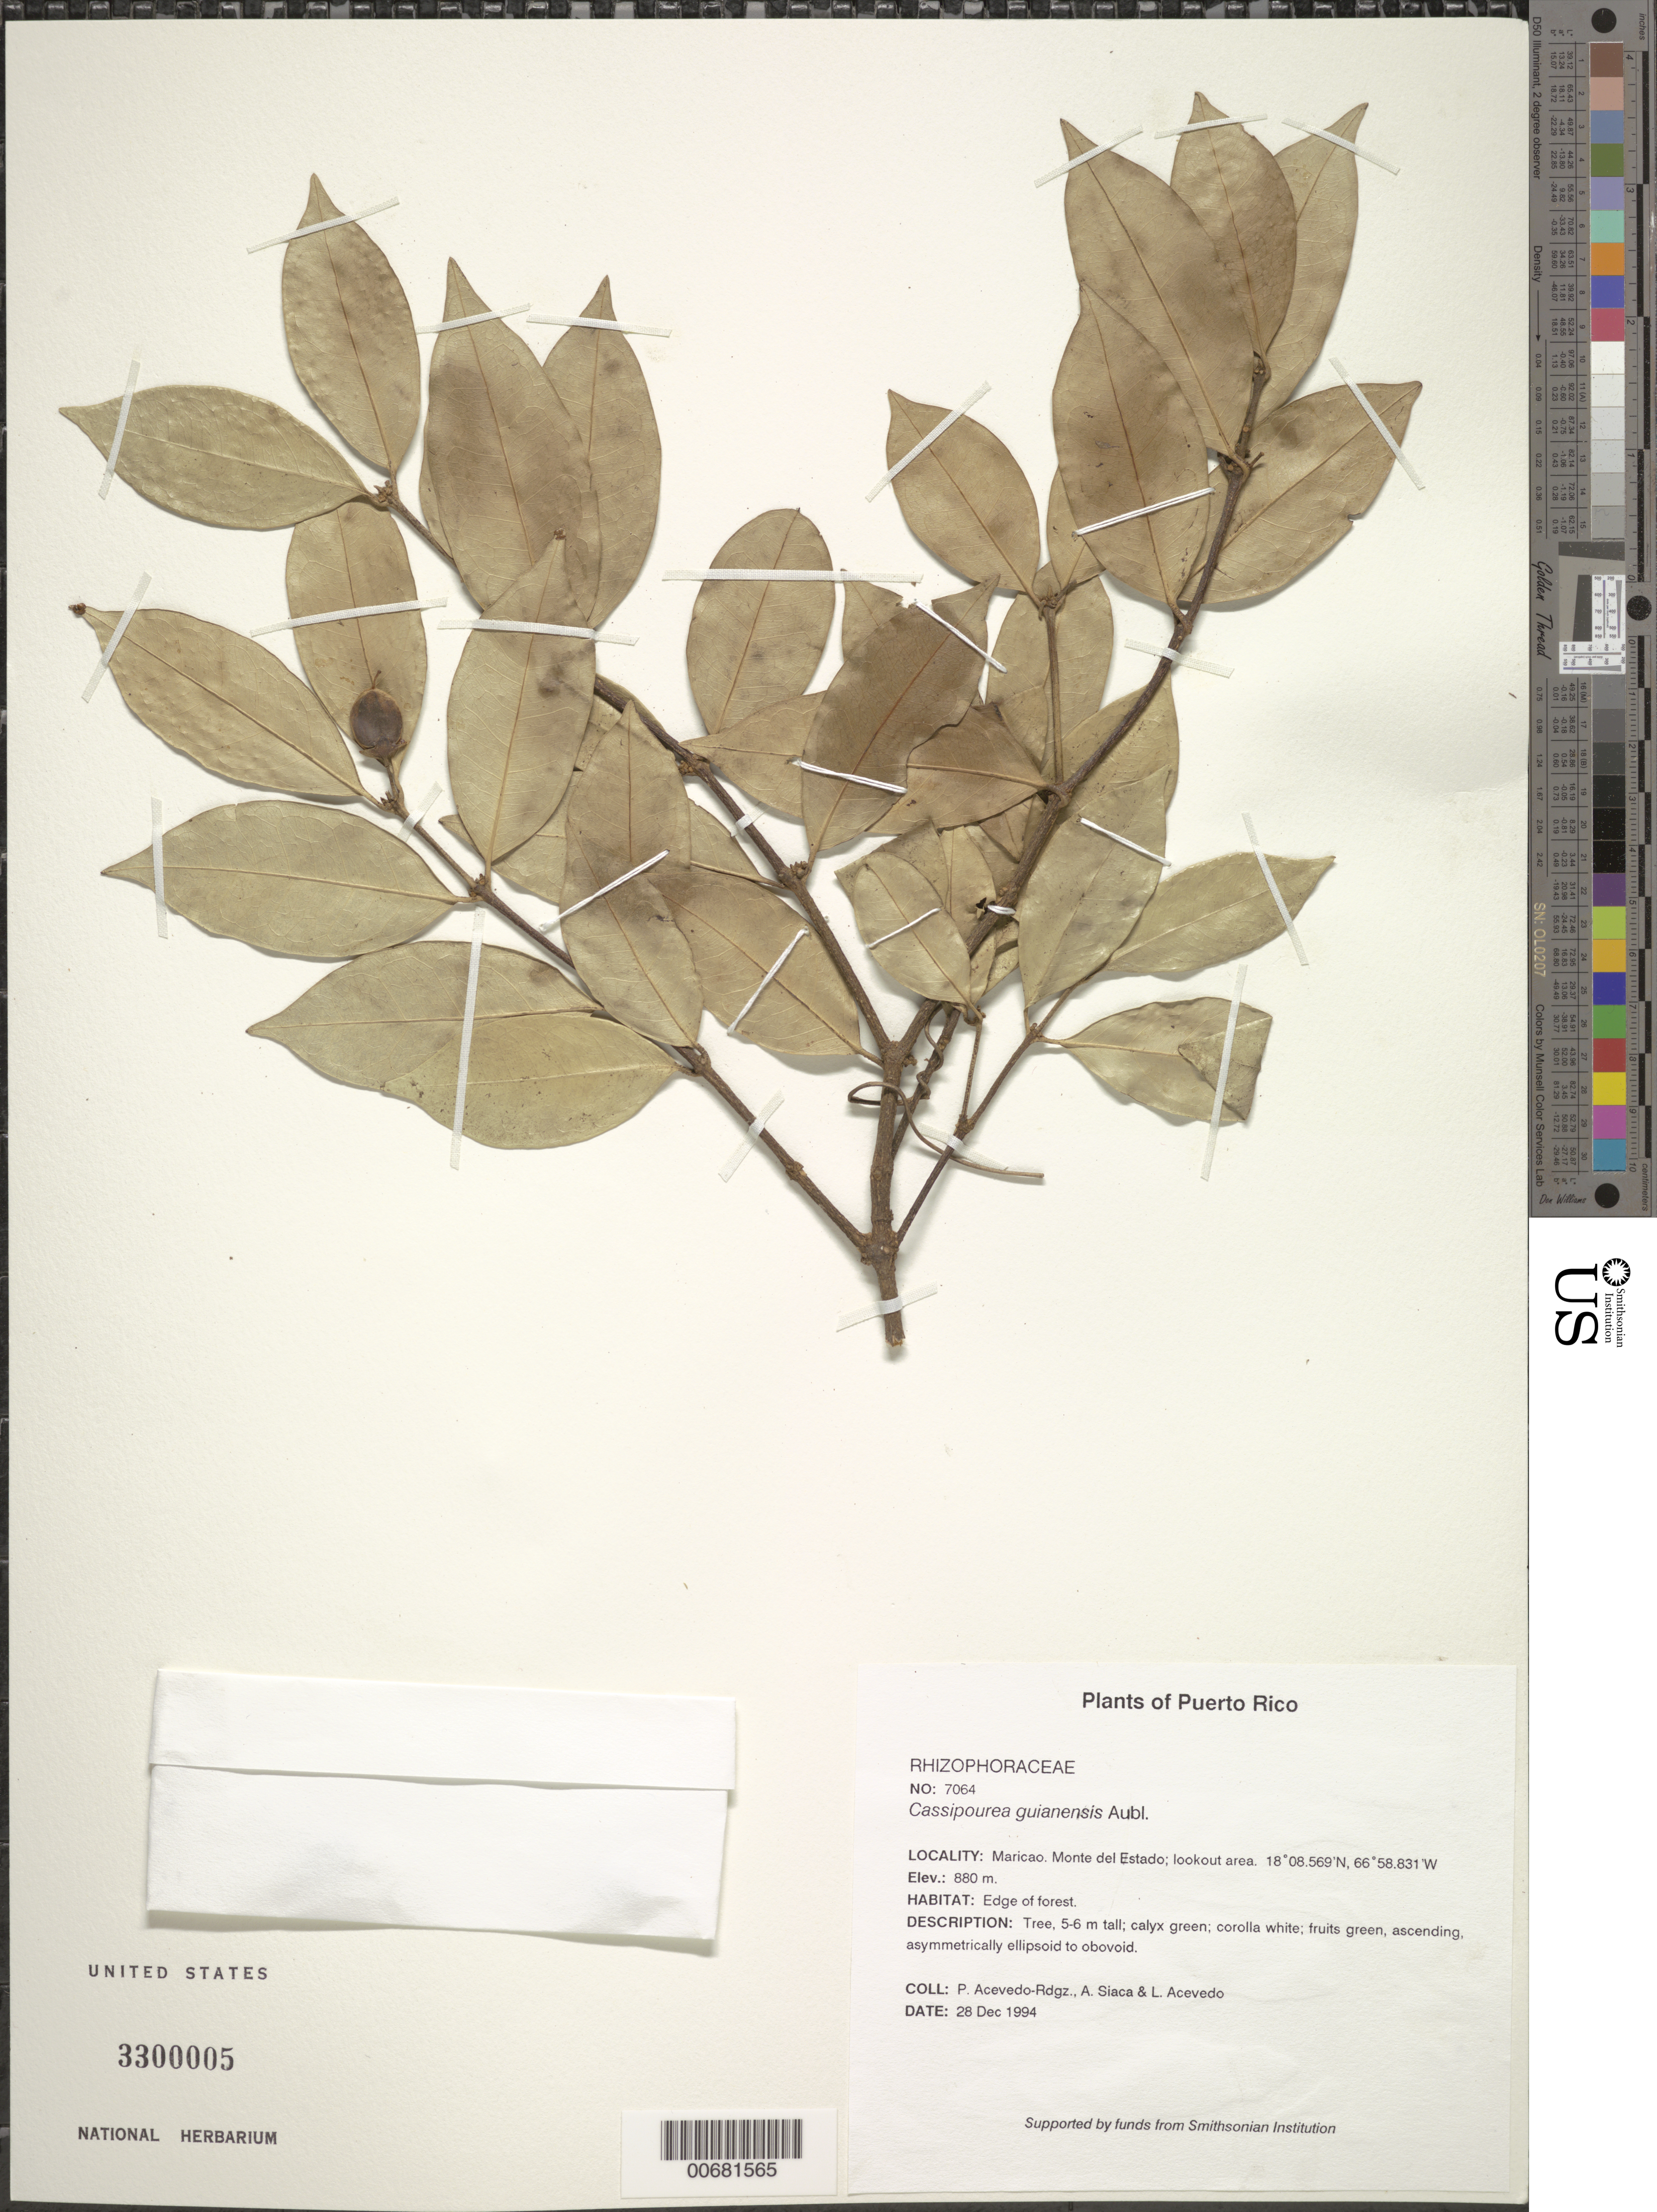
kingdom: Plantae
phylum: Tracheophyta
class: Magnoliopsida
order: Malpighiales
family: Rhizophoraceae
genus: Cassipourea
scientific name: Cassipourea guianensis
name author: Aubl.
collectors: P. Acevedo-Rodr., A. Siaca & L. Acevedo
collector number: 7064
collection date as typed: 28 Dec 1994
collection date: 1994-12-28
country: Puerto Rico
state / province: Maricao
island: Puerto Rico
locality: Maricao. Monte del Estado; lookout area.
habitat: Edge of forest.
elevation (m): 880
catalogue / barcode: US 3300005